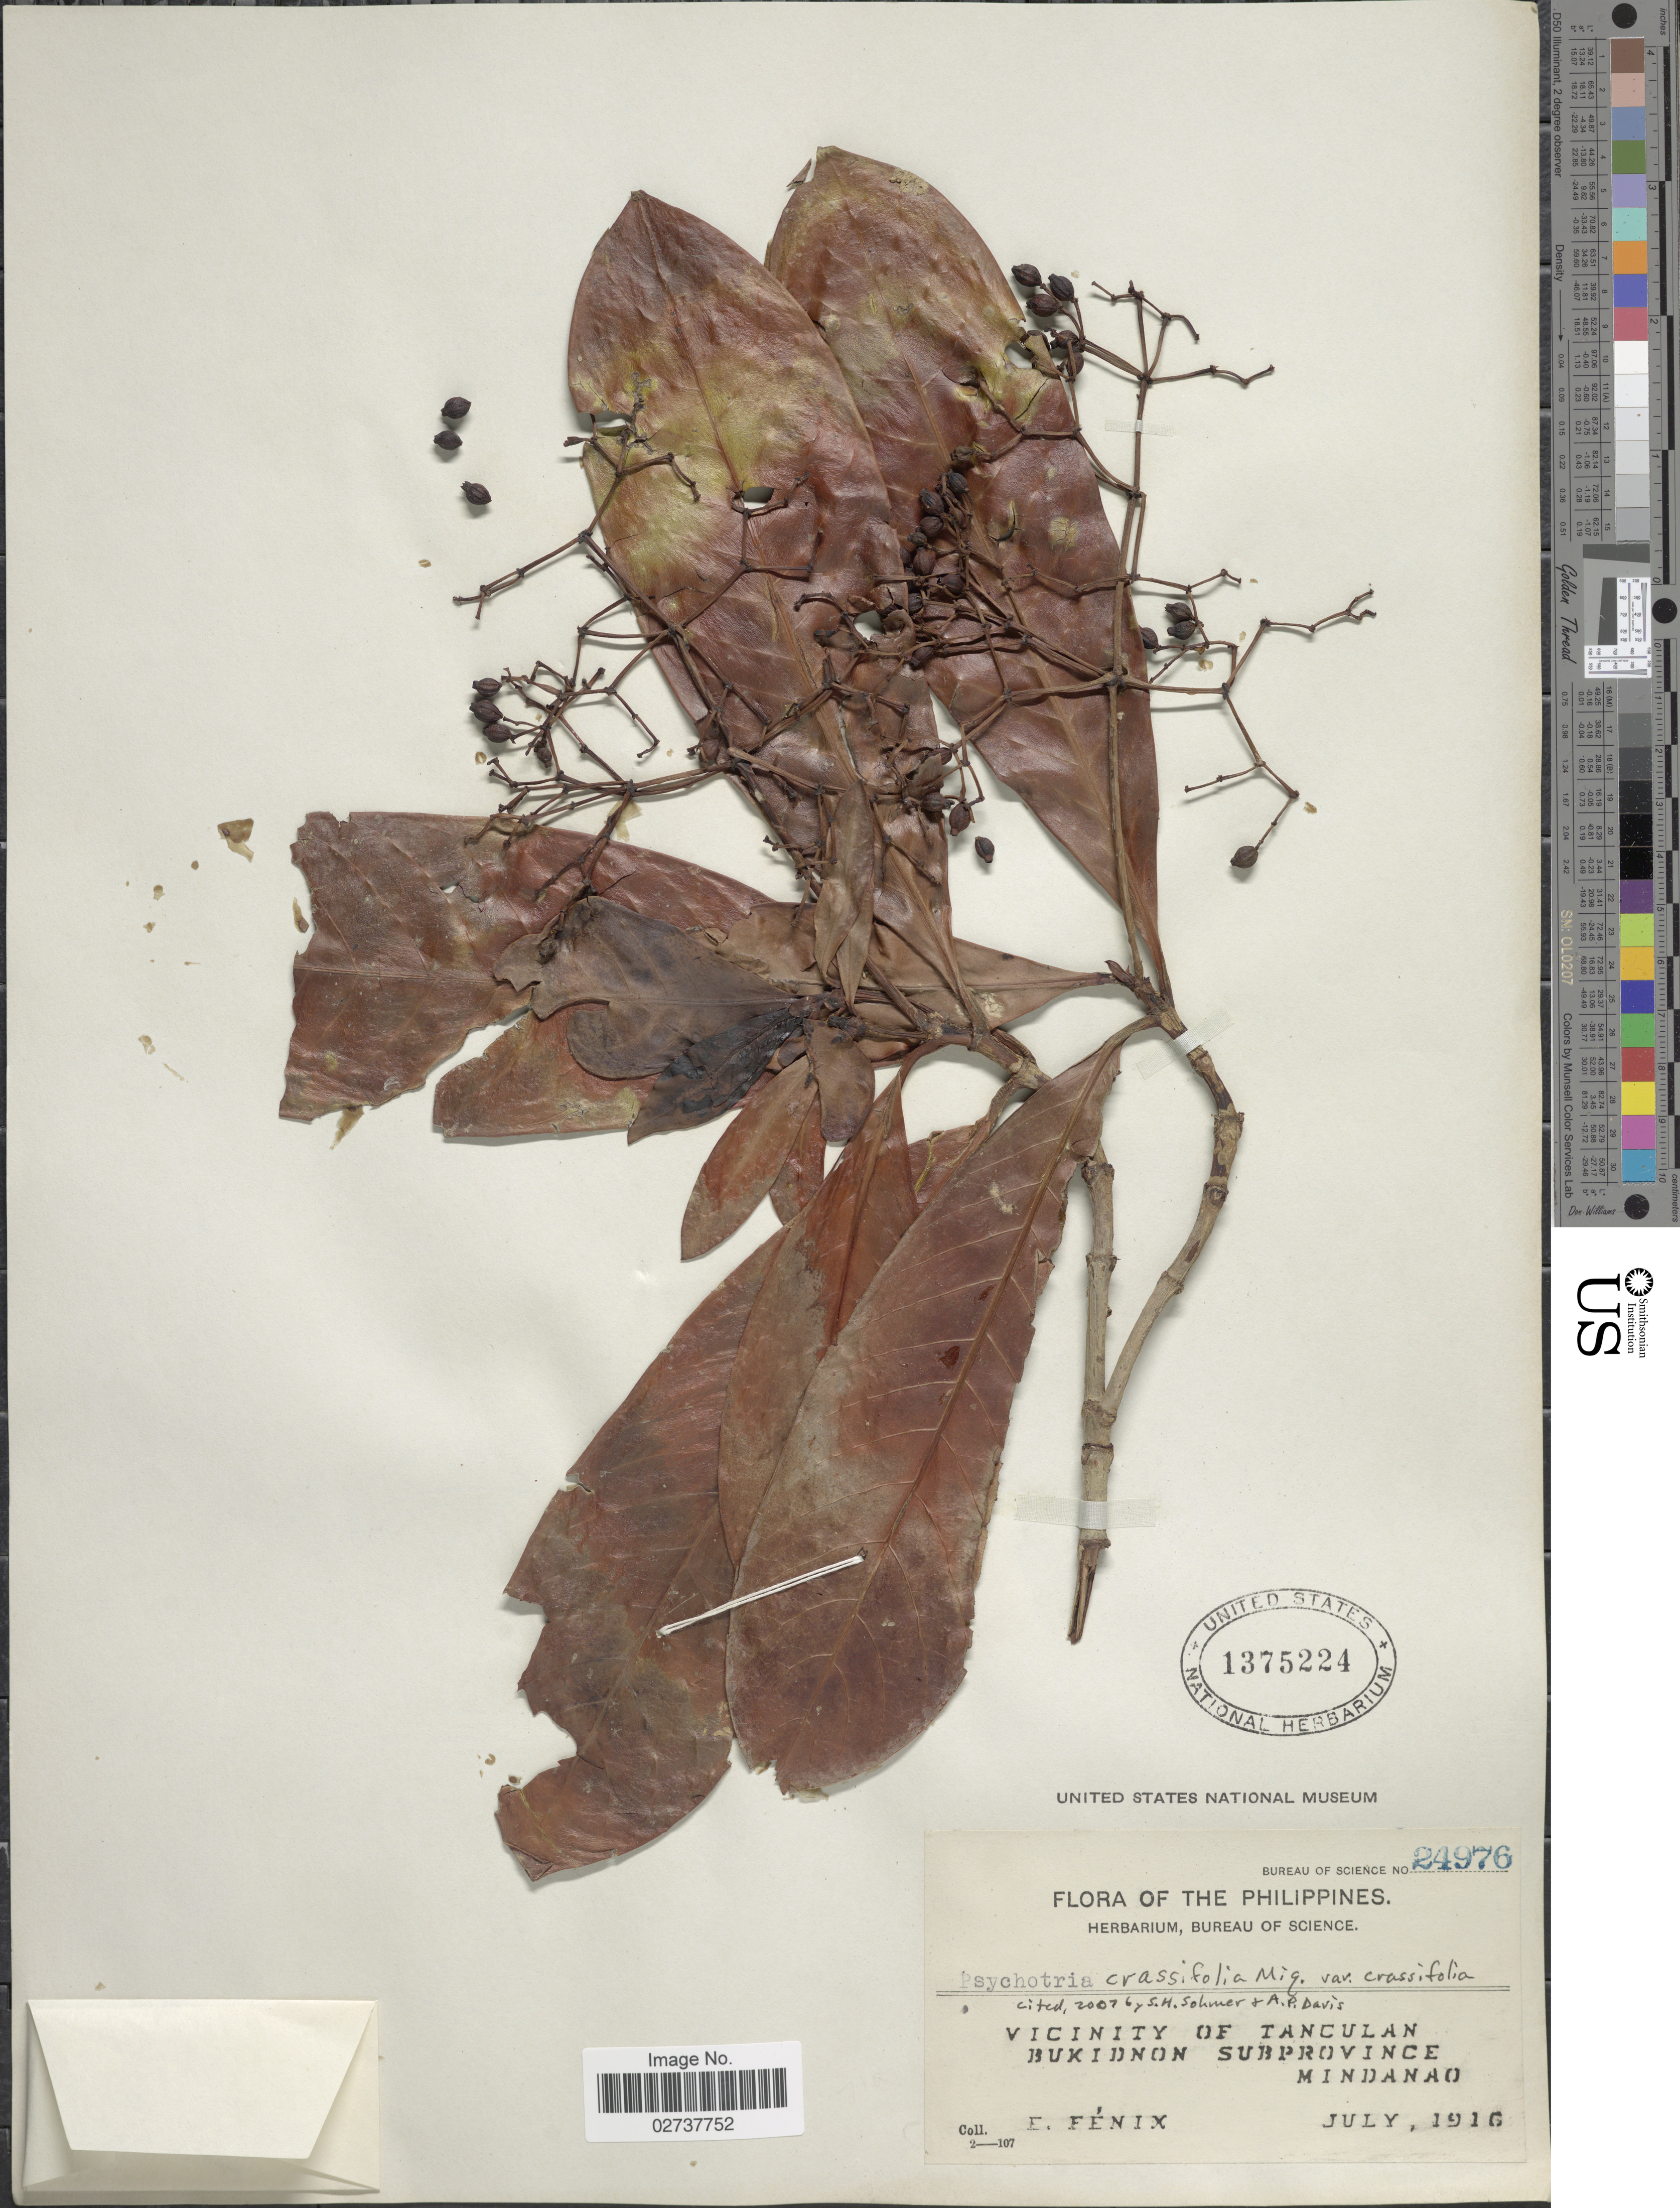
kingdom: Plantae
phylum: Tracheophyta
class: Magnoliopsida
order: Gentianales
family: Rubiaceae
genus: Psychotria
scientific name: Psychotria crassifolia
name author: Miq.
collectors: E. Fénix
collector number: Bureau of Science 24976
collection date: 1916-07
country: Philippines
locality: Vicinity of Tanculan Bukidnon Subprovince Mindanao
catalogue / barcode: US 1375224